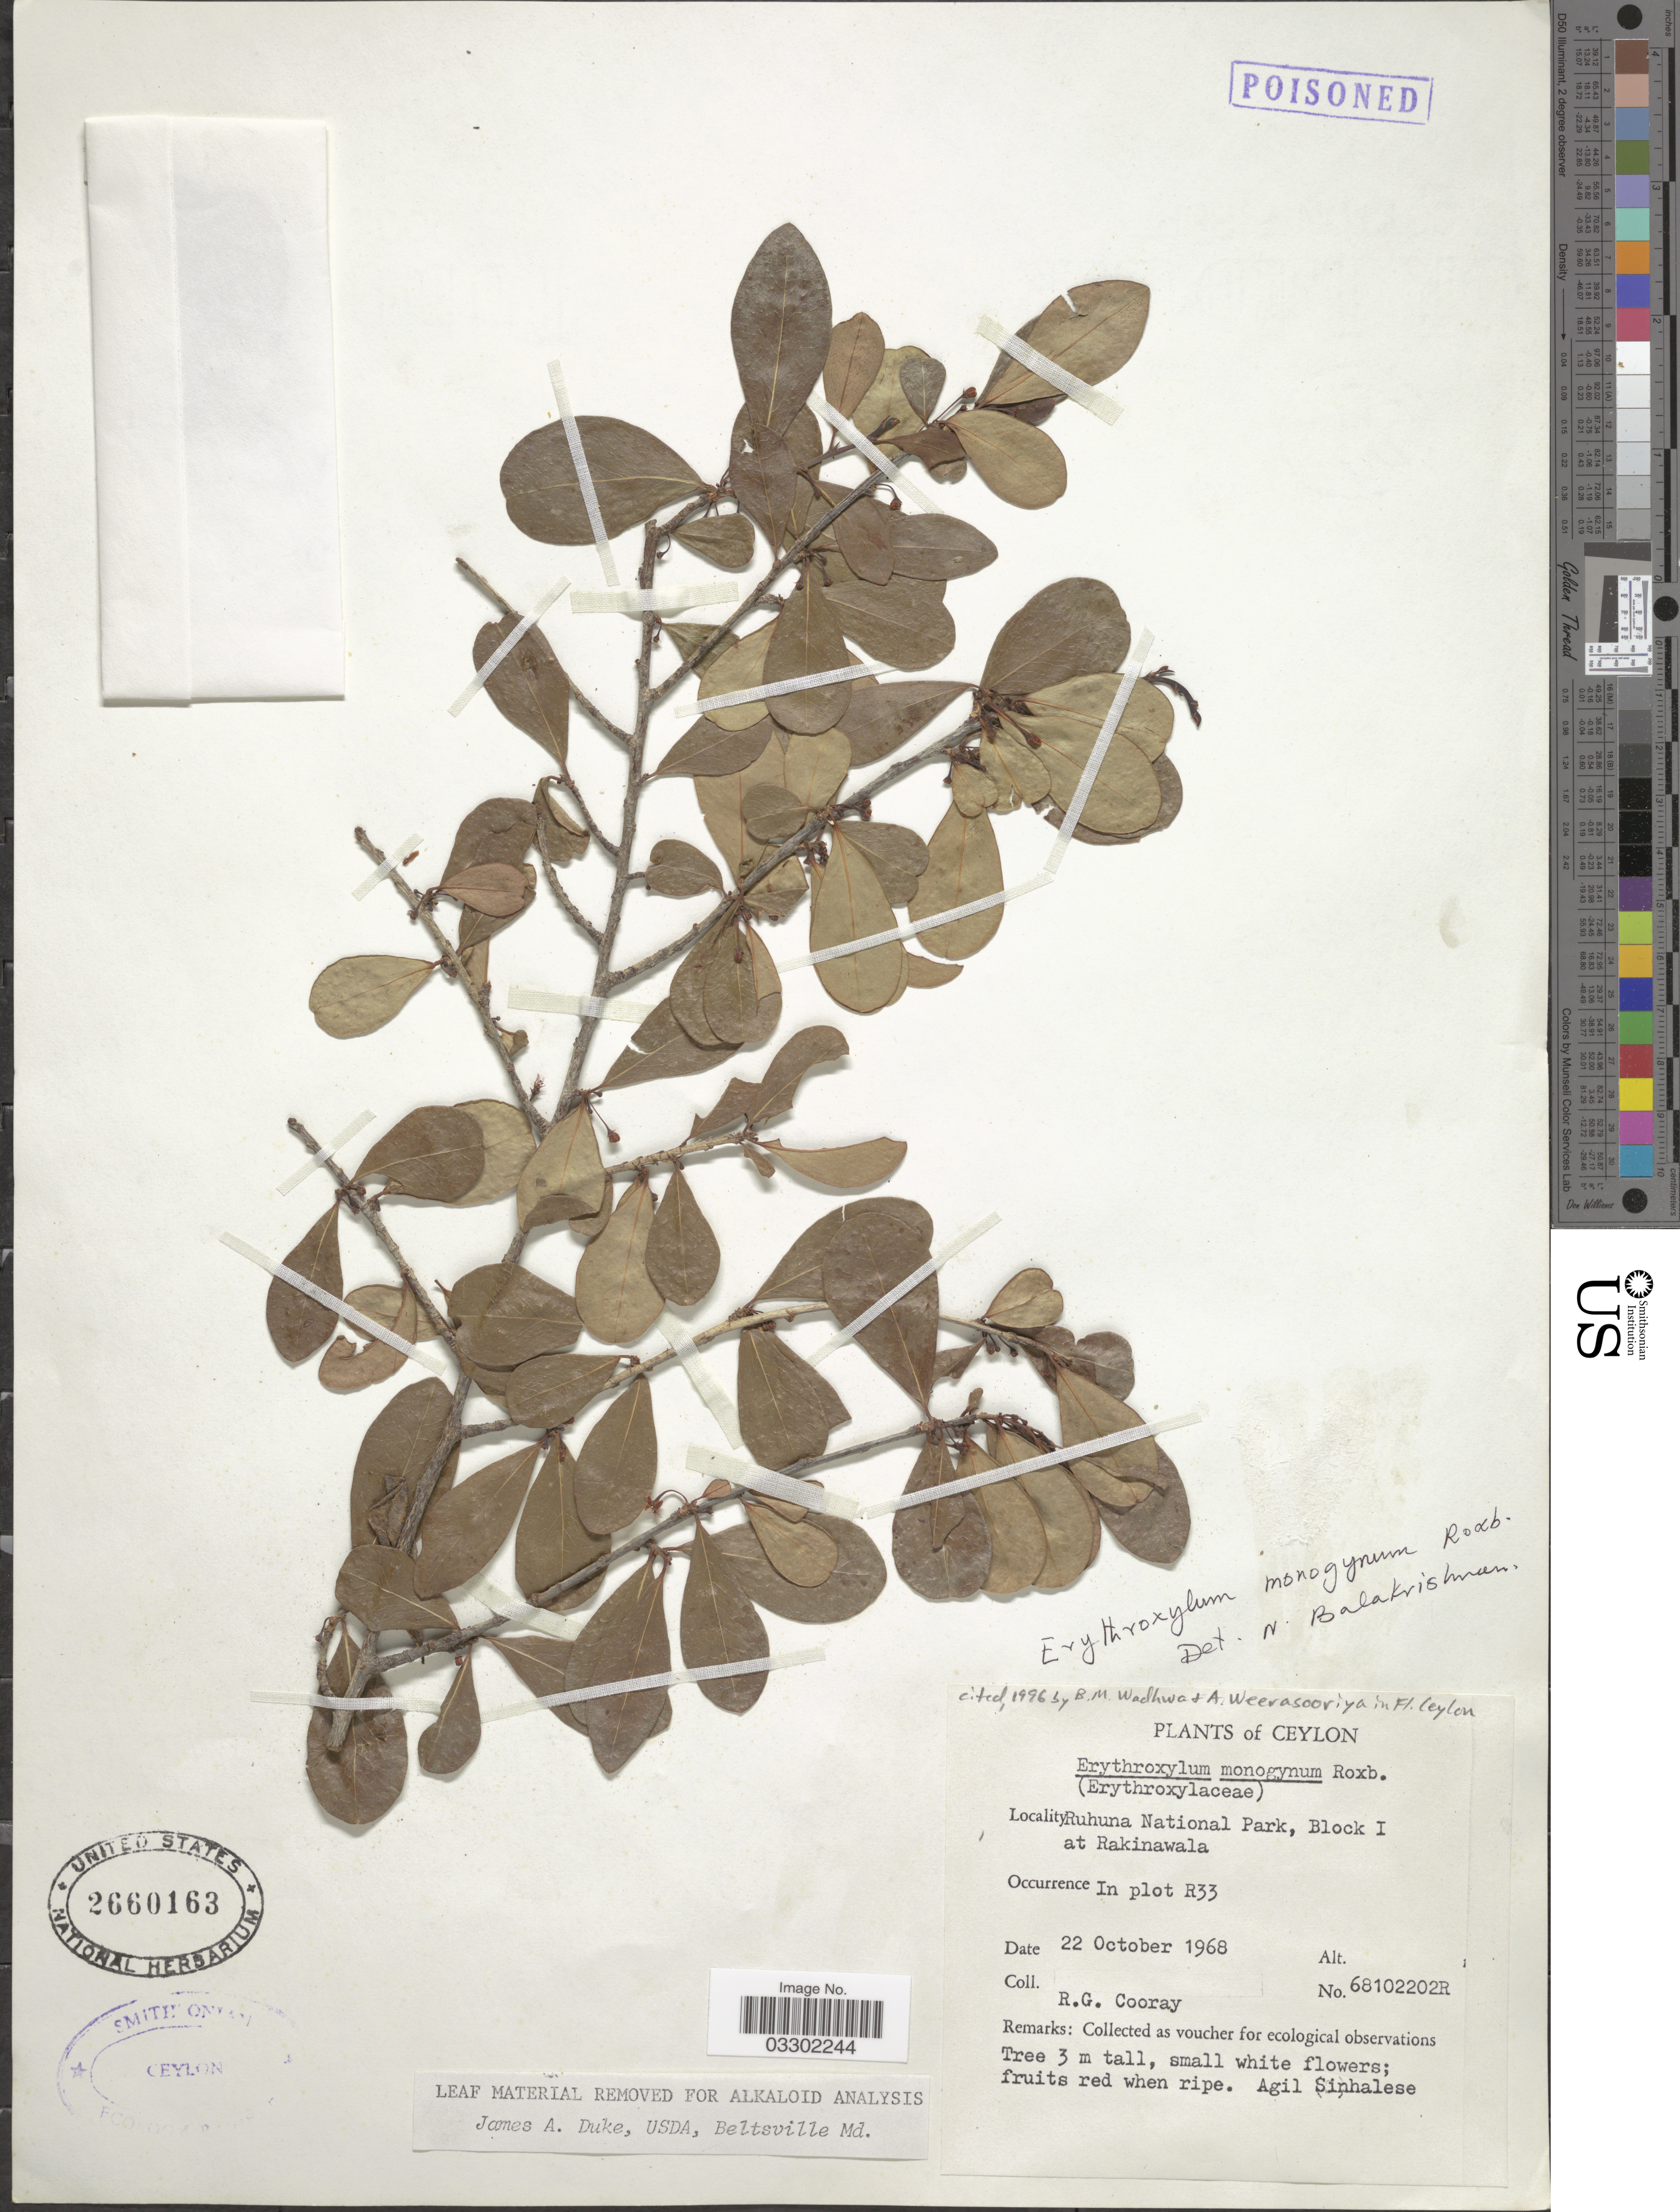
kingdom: Plantae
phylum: Tracheophyta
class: Magnoliopsida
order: Malpighiales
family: Erythroxylaceae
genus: Erythroxylum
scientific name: Erythroxylum monogynum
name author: Roxb.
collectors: R. Cooray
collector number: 68102202R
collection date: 1968-10-22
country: Sri Lanka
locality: Ceylon, Ruhuna National Park, Block I at Rakinawala, In plot R33.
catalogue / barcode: US 2660163